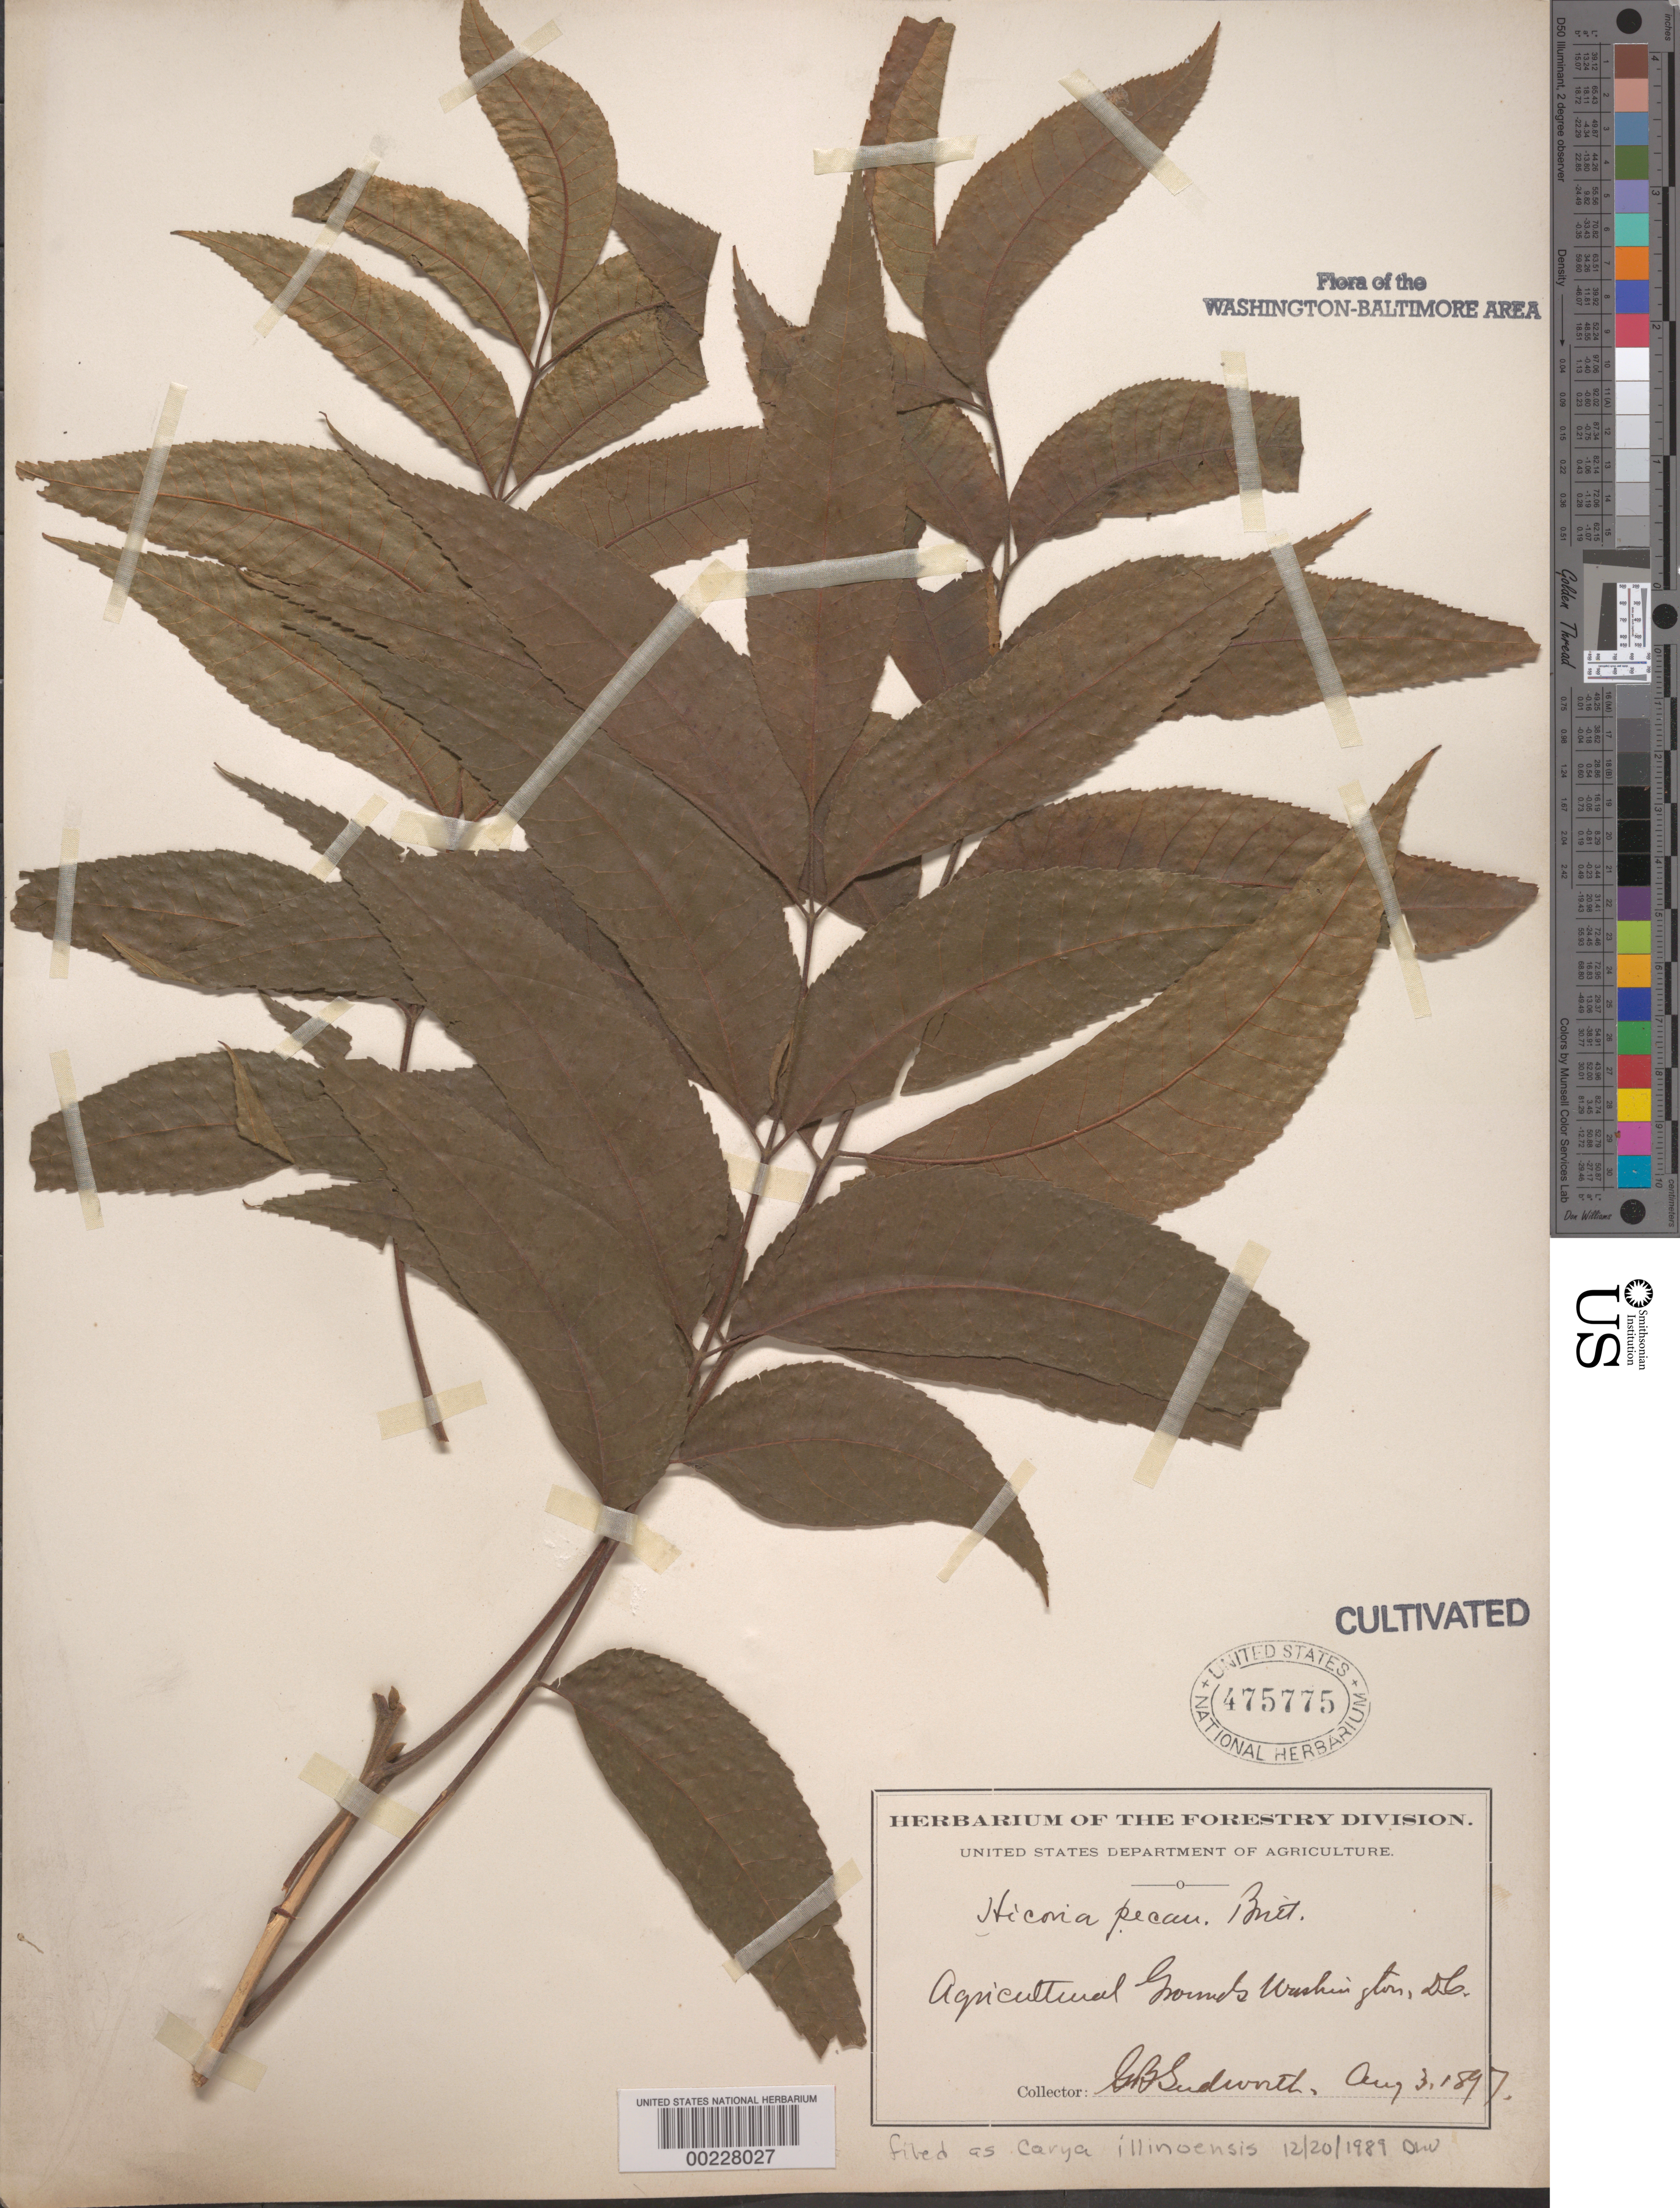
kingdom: Plantae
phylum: Tracheophyta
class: Magnoliopsida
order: Fagales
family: Juglandaceae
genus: Carya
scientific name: Carya illinoinensis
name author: (Wangenh.) K. Koch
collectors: G. B. Sudworth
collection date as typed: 03 Aug 1897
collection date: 1897-08-03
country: United States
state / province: District of Columbia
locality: Agricultural grounds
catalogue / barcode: US 475775